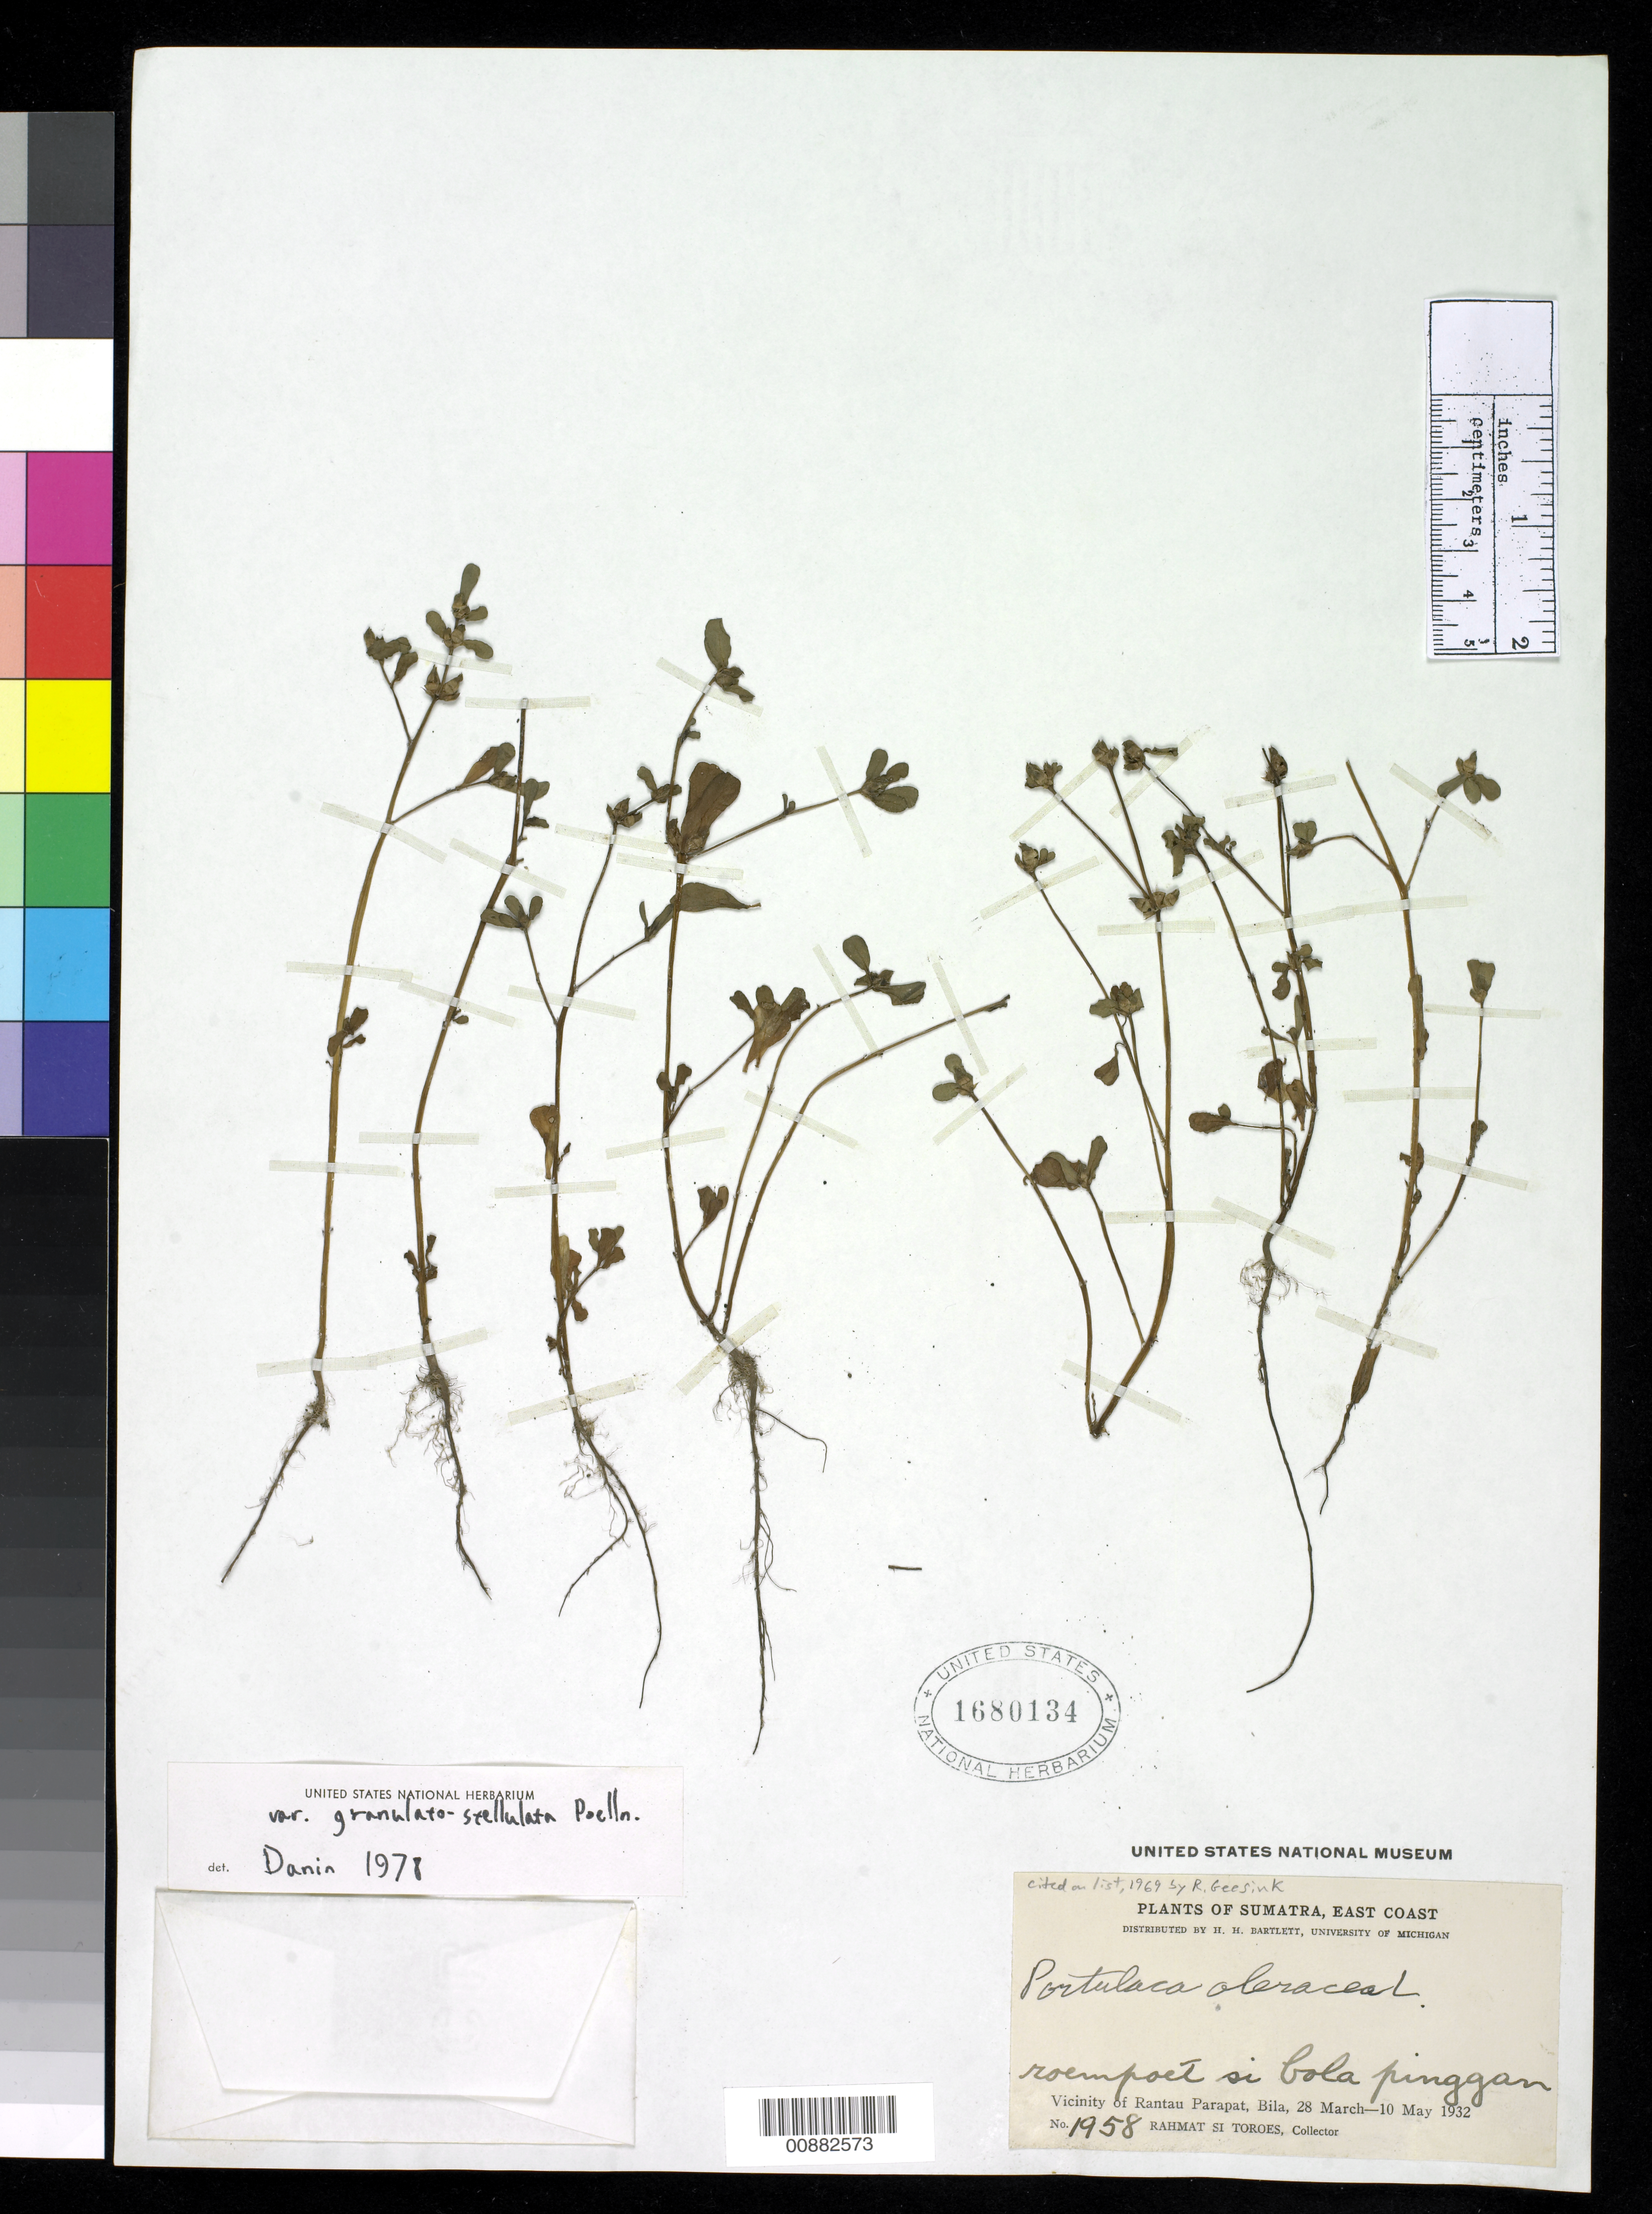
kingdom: Plantae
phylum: Tracheophyta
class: Magnoliopsida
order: Caryophyllales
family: Portulacaceae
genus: Portulaca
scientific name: Portulaca oleracea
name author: L.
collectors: Rahmat Si Boeea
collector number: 1958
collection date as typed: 28 Mar 1932 to 10 May 1932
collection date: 1932-03-28/1932-05-10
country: Indonesia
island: Sumatra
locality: Vicinity of Rantau Parapat, Bila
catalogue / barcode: US 1680134